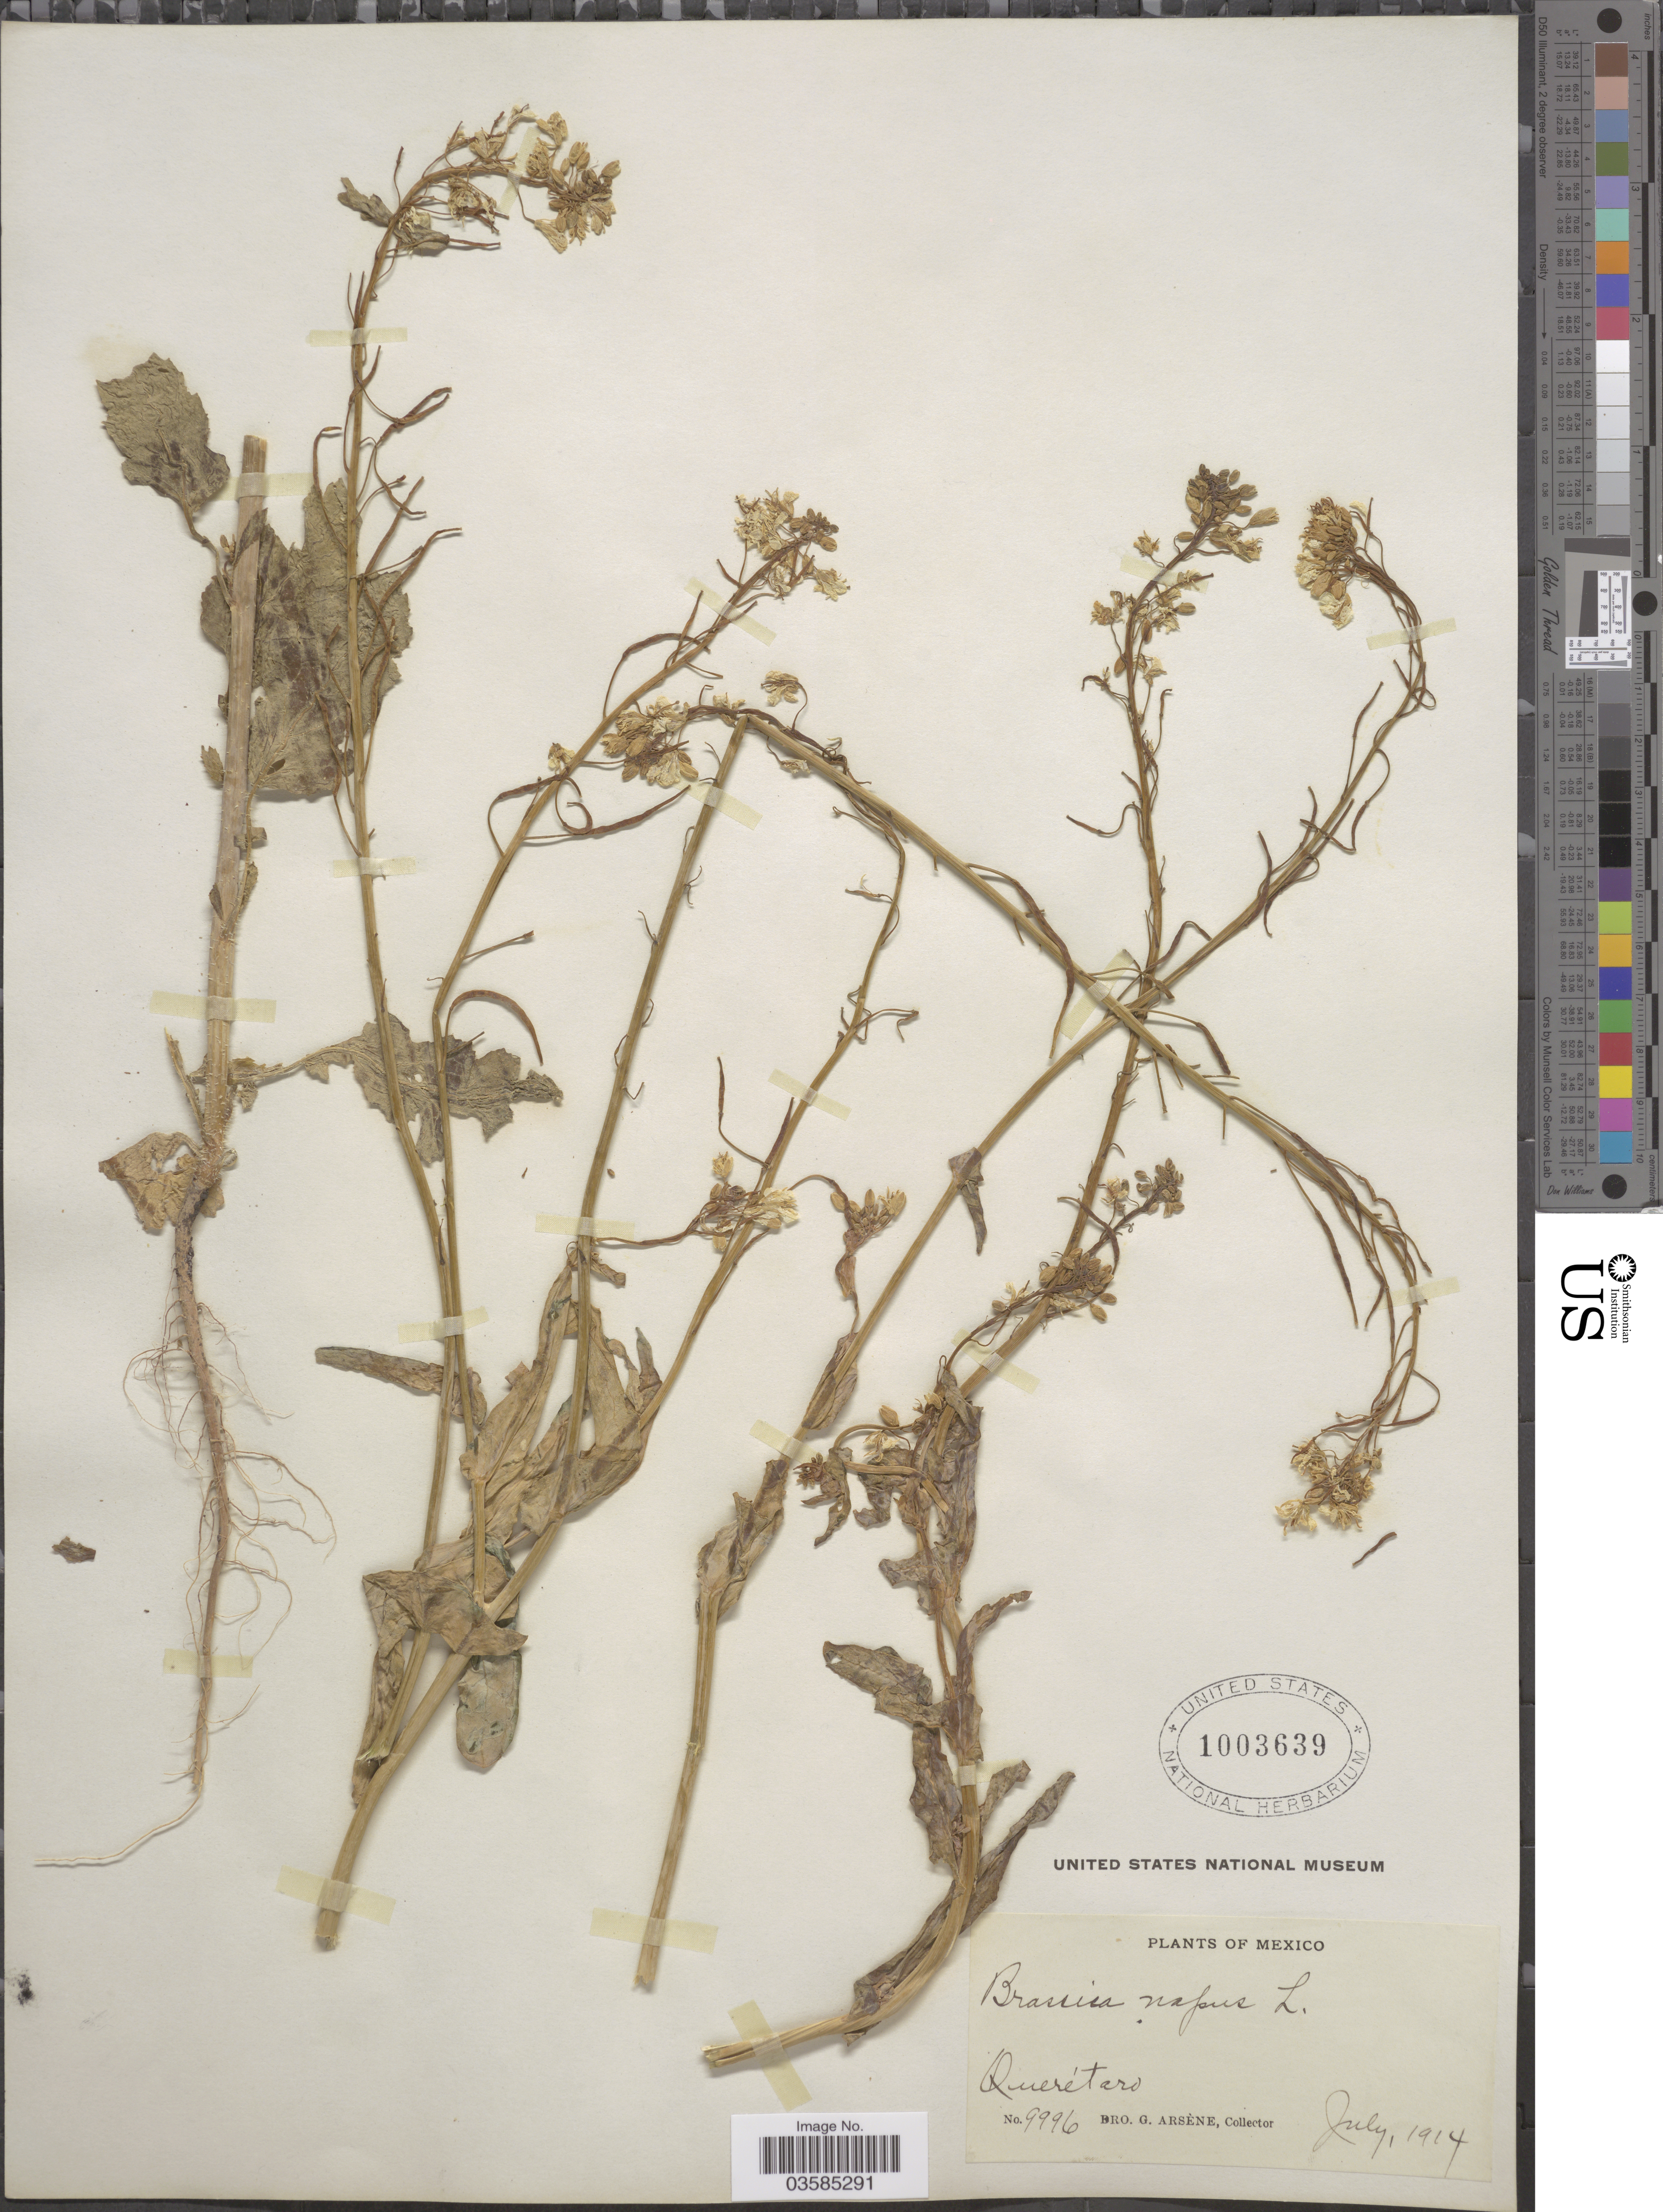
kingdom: Plantae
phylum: Tracheophyta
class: Magnoliopsida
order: Brassicales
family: Brassicaceae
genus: Brassica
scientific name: Brassica napus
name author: L.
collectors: Bro. G. Arsène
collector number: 9996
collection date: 1914-07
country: Mexico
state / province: Querétaro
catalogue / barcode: US 1003639